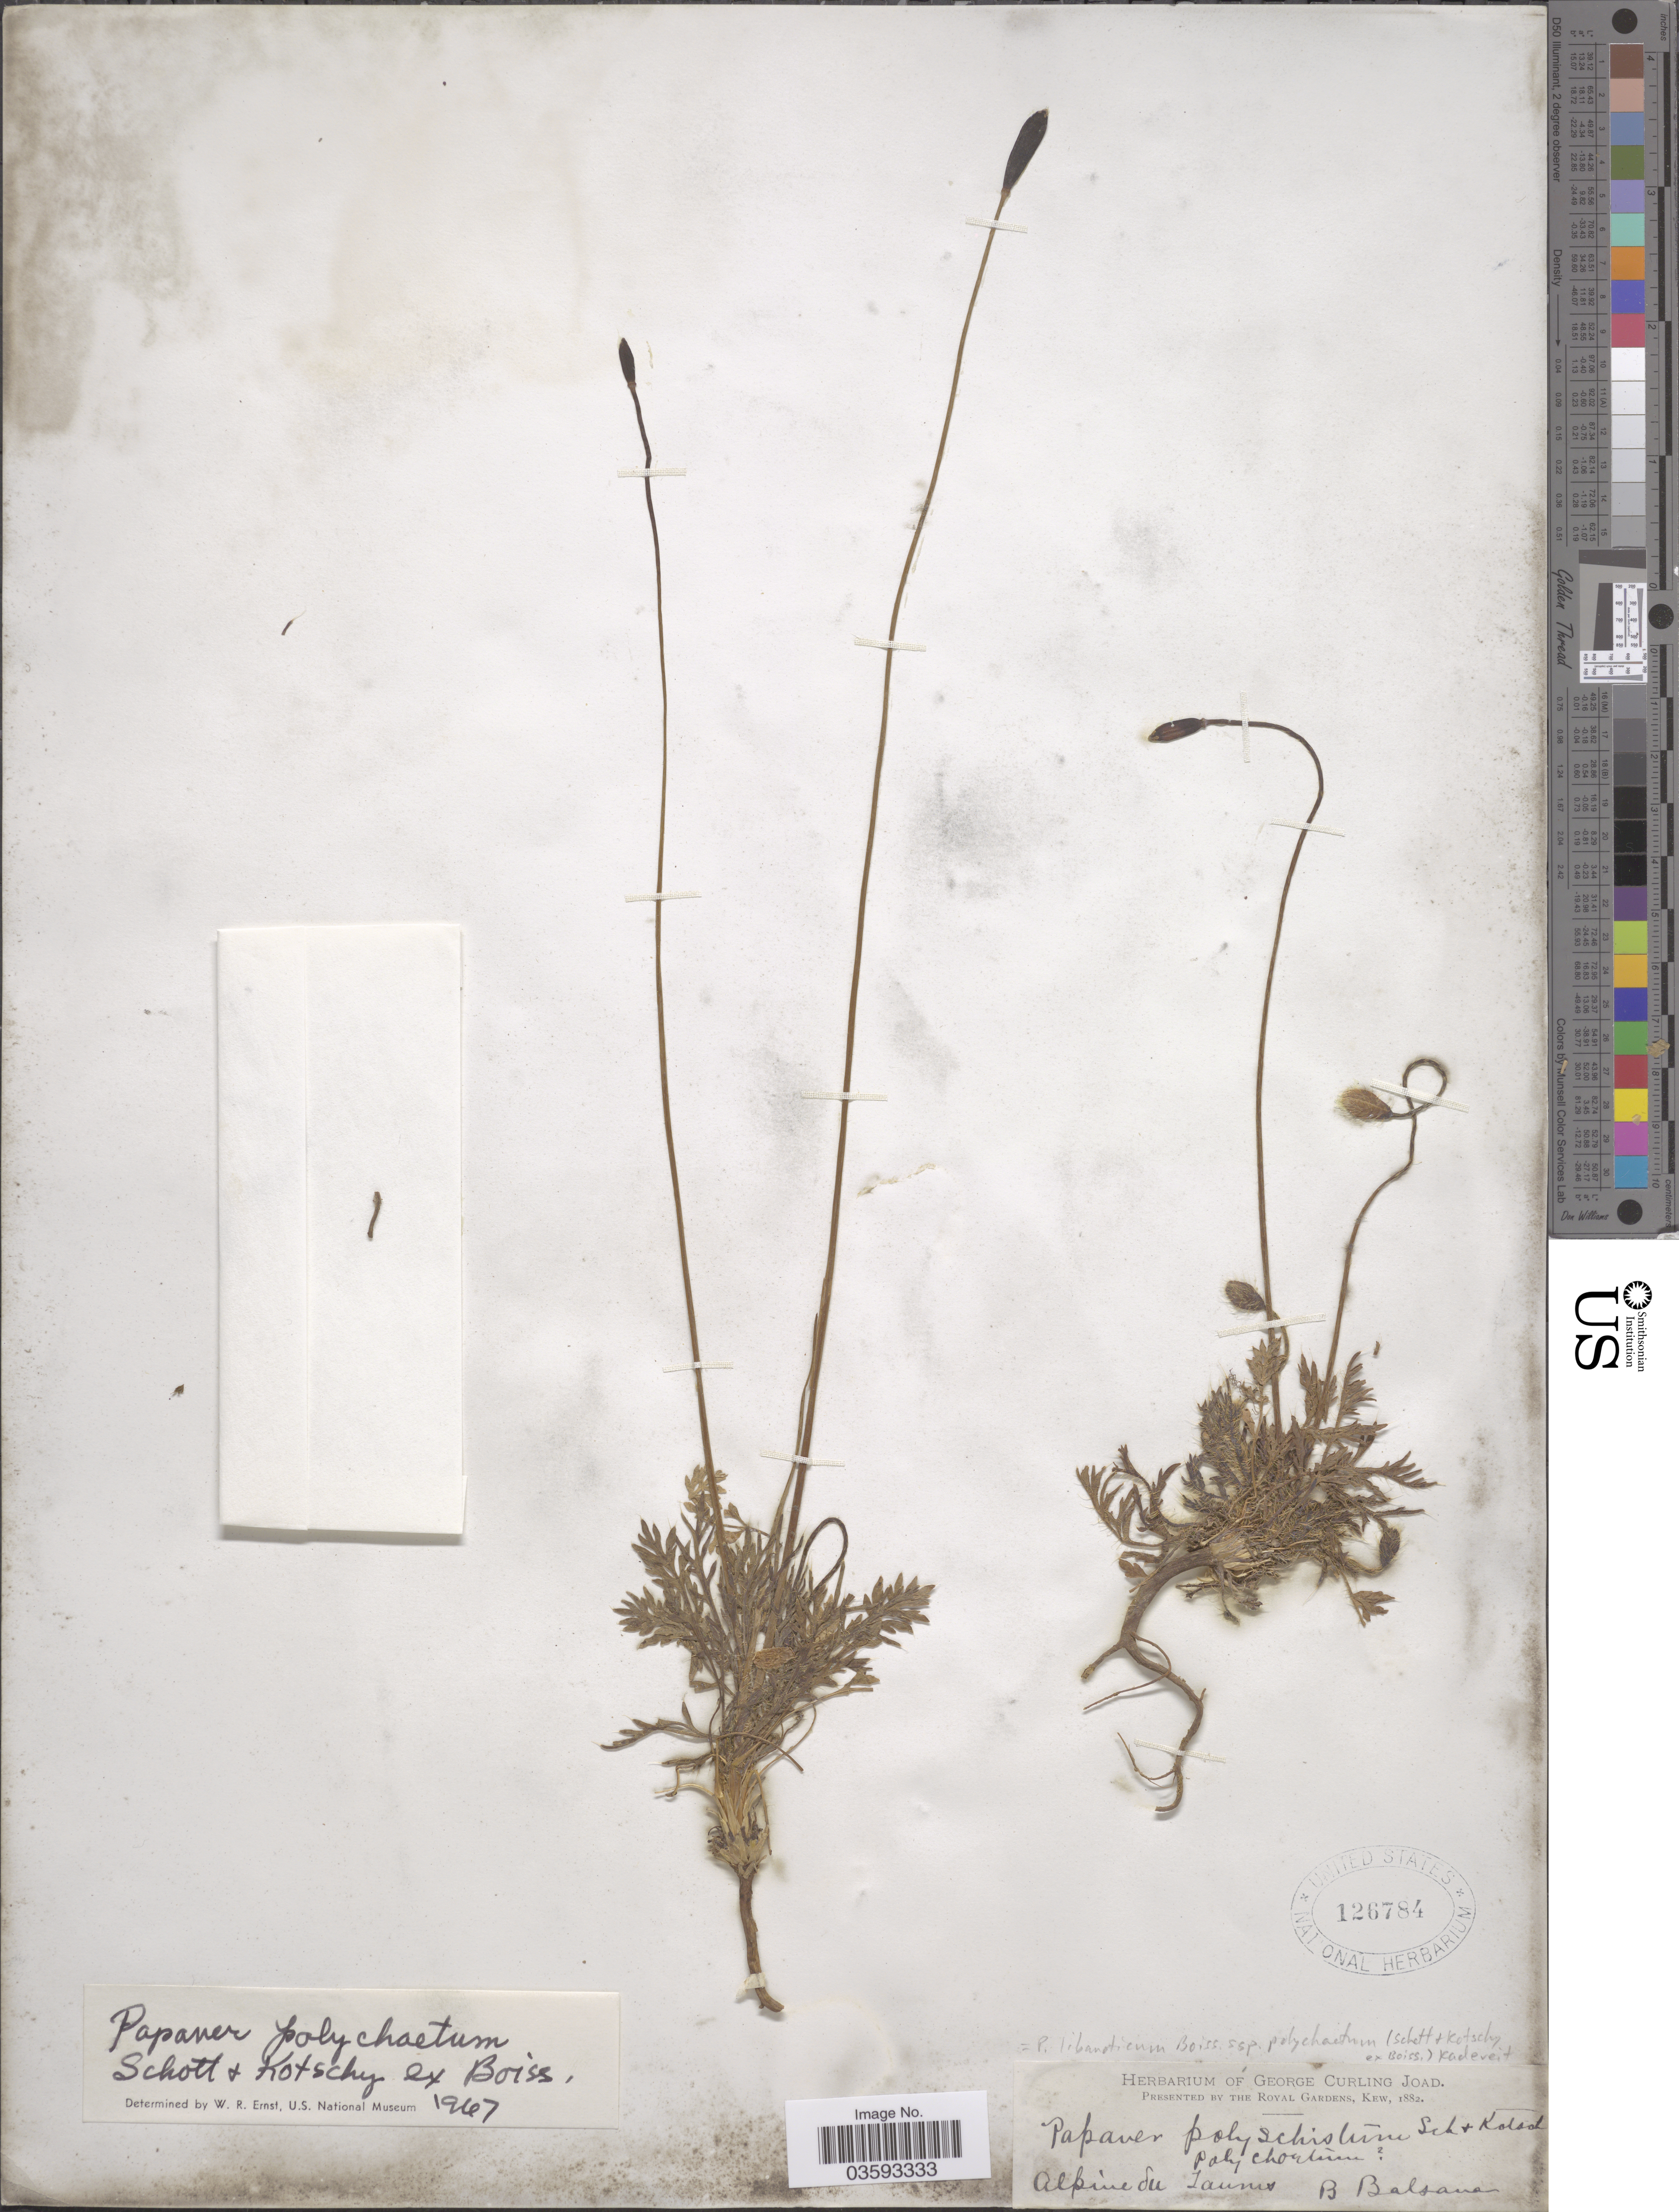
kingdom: Plantae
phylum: Tracheophyta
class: Magnoliopsida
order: Ranunculales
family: Papaveraceae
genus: Papaver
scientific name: Papaver libanoticum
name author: Boiss.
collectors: B. Balsana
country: Turkey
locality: Alpine du Taurus.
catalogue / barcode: US 126784